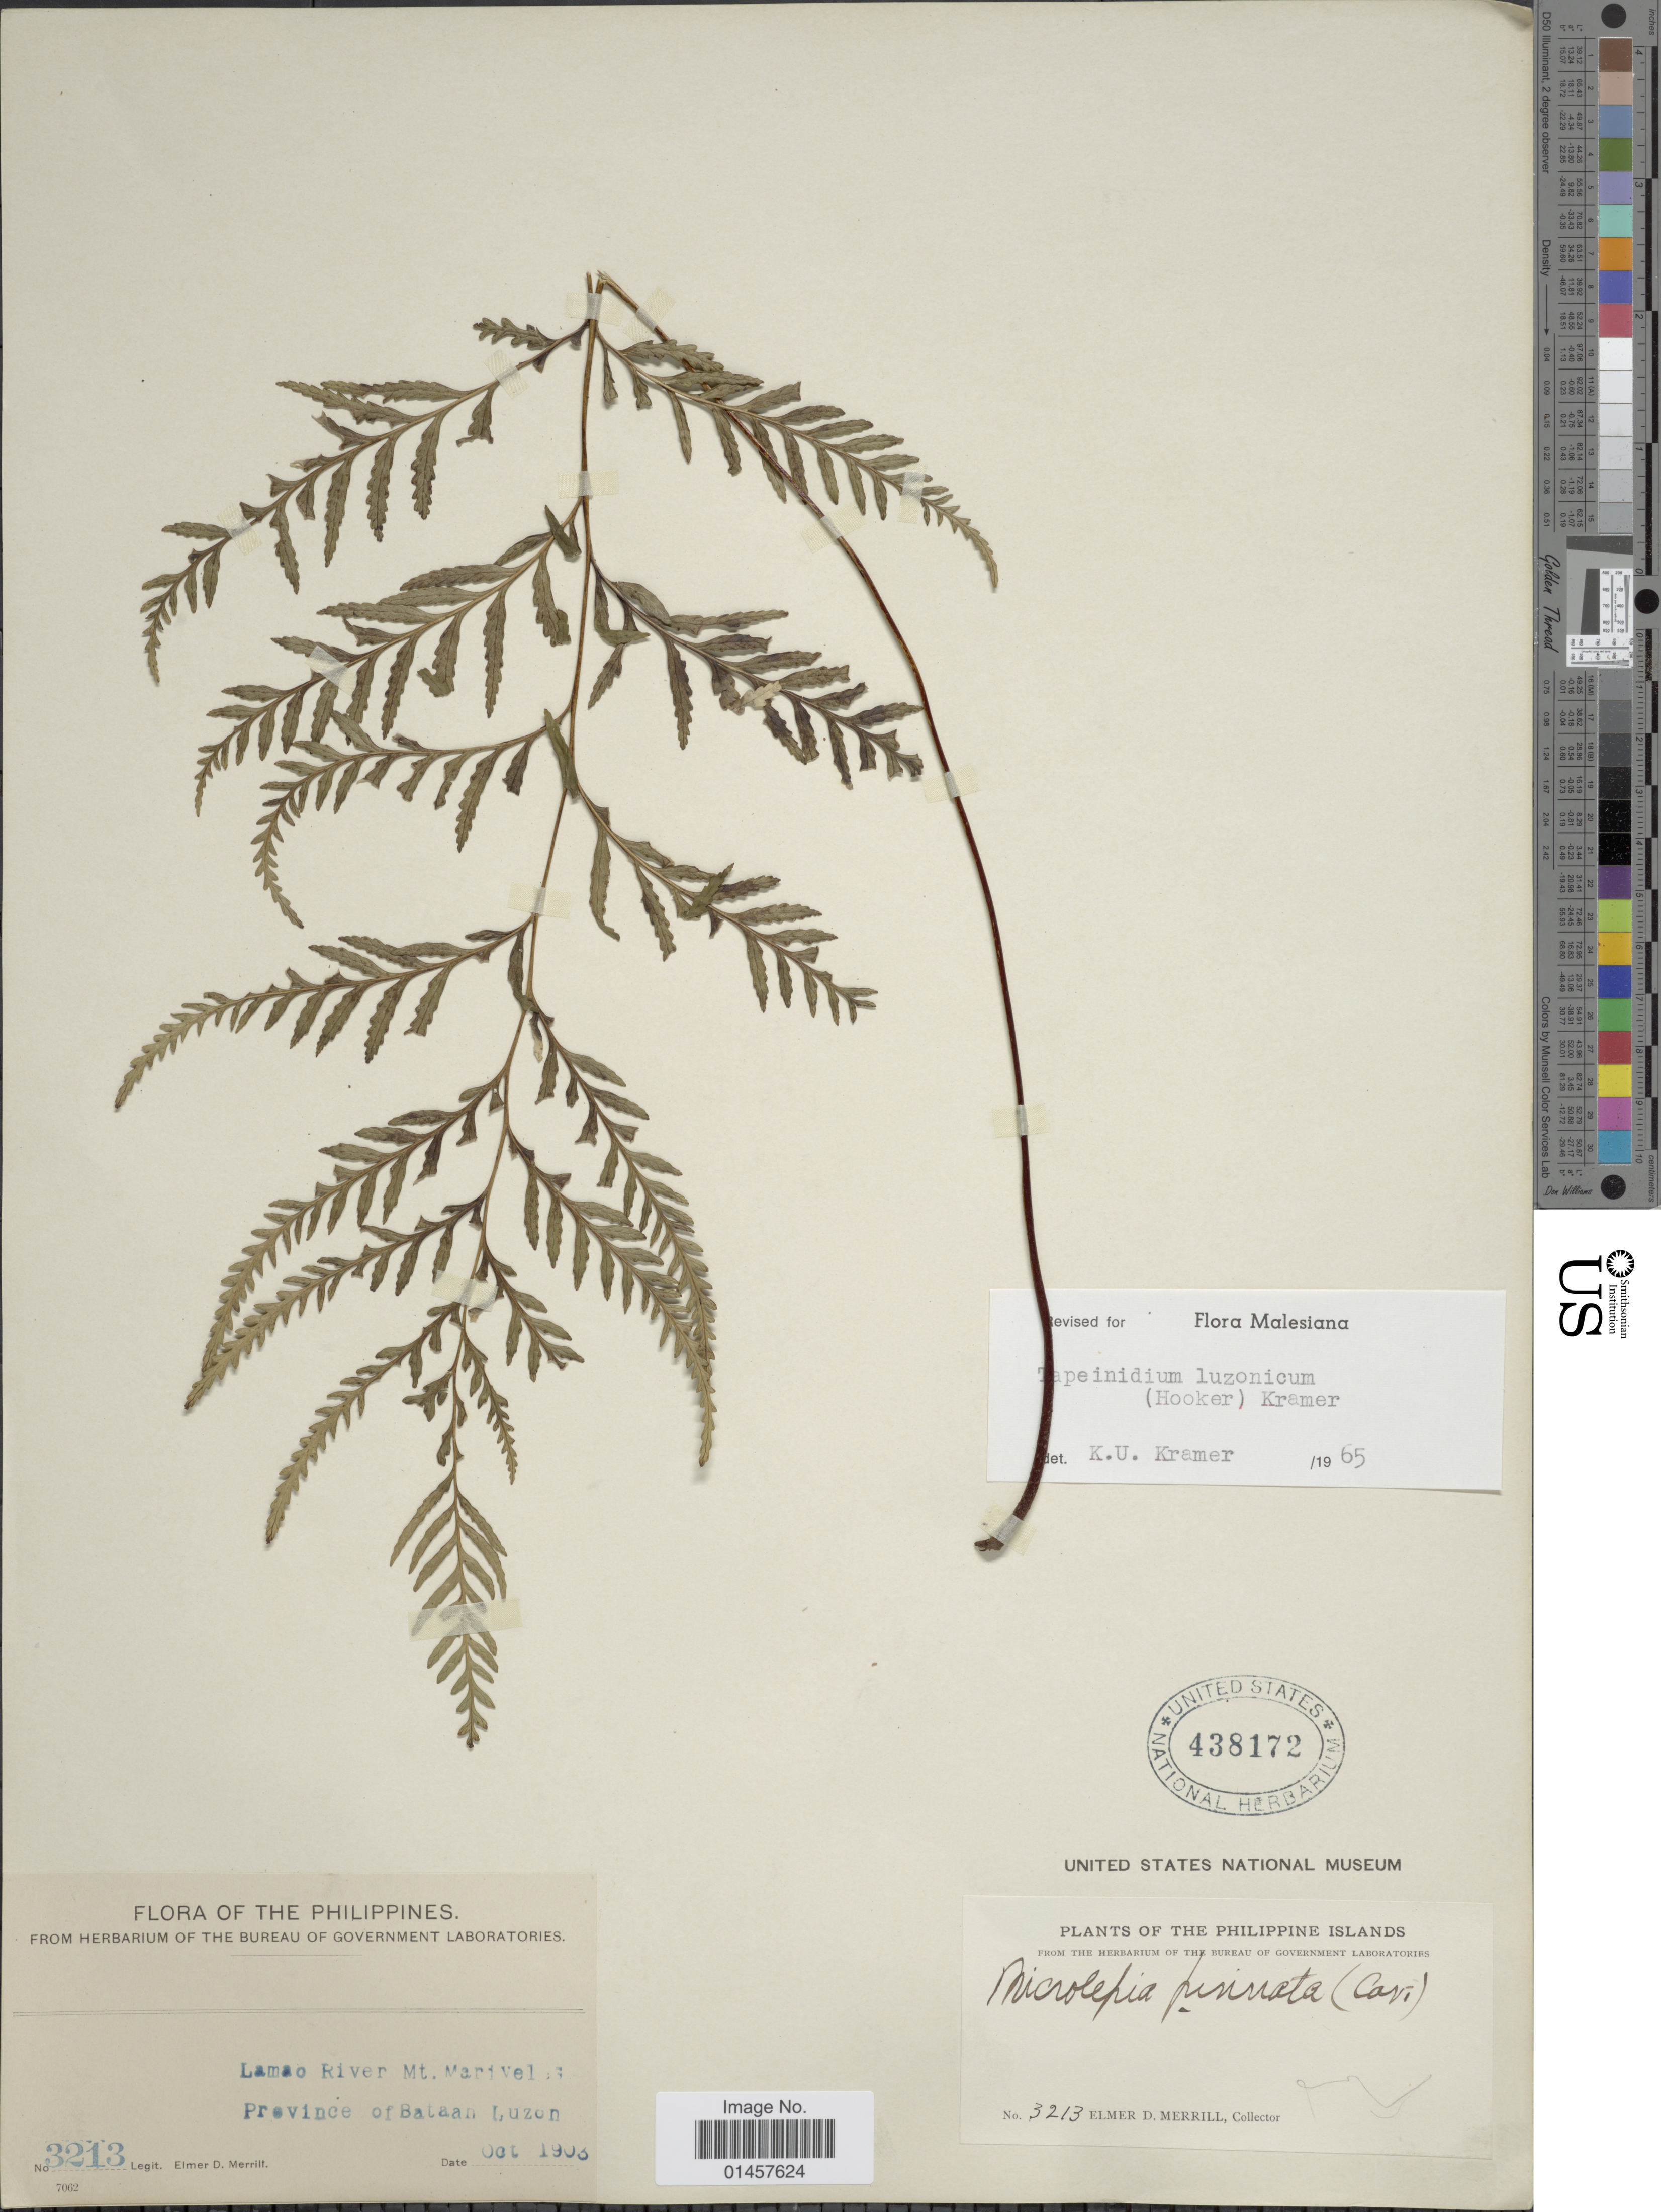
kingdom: Plantae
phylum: Tracheophyta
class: Polypodiopsida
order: Polypodiales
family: Lindsaeaceae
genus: Tapeinidium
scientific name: Tapeinidium luzonicum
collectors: E. D. Merrill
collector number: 3213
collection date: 1903-10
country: Philippines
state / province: Cagayan Valley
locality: Lamao River Mt. Mariveles, Province of Bataan Luzon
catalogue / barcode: US 438172